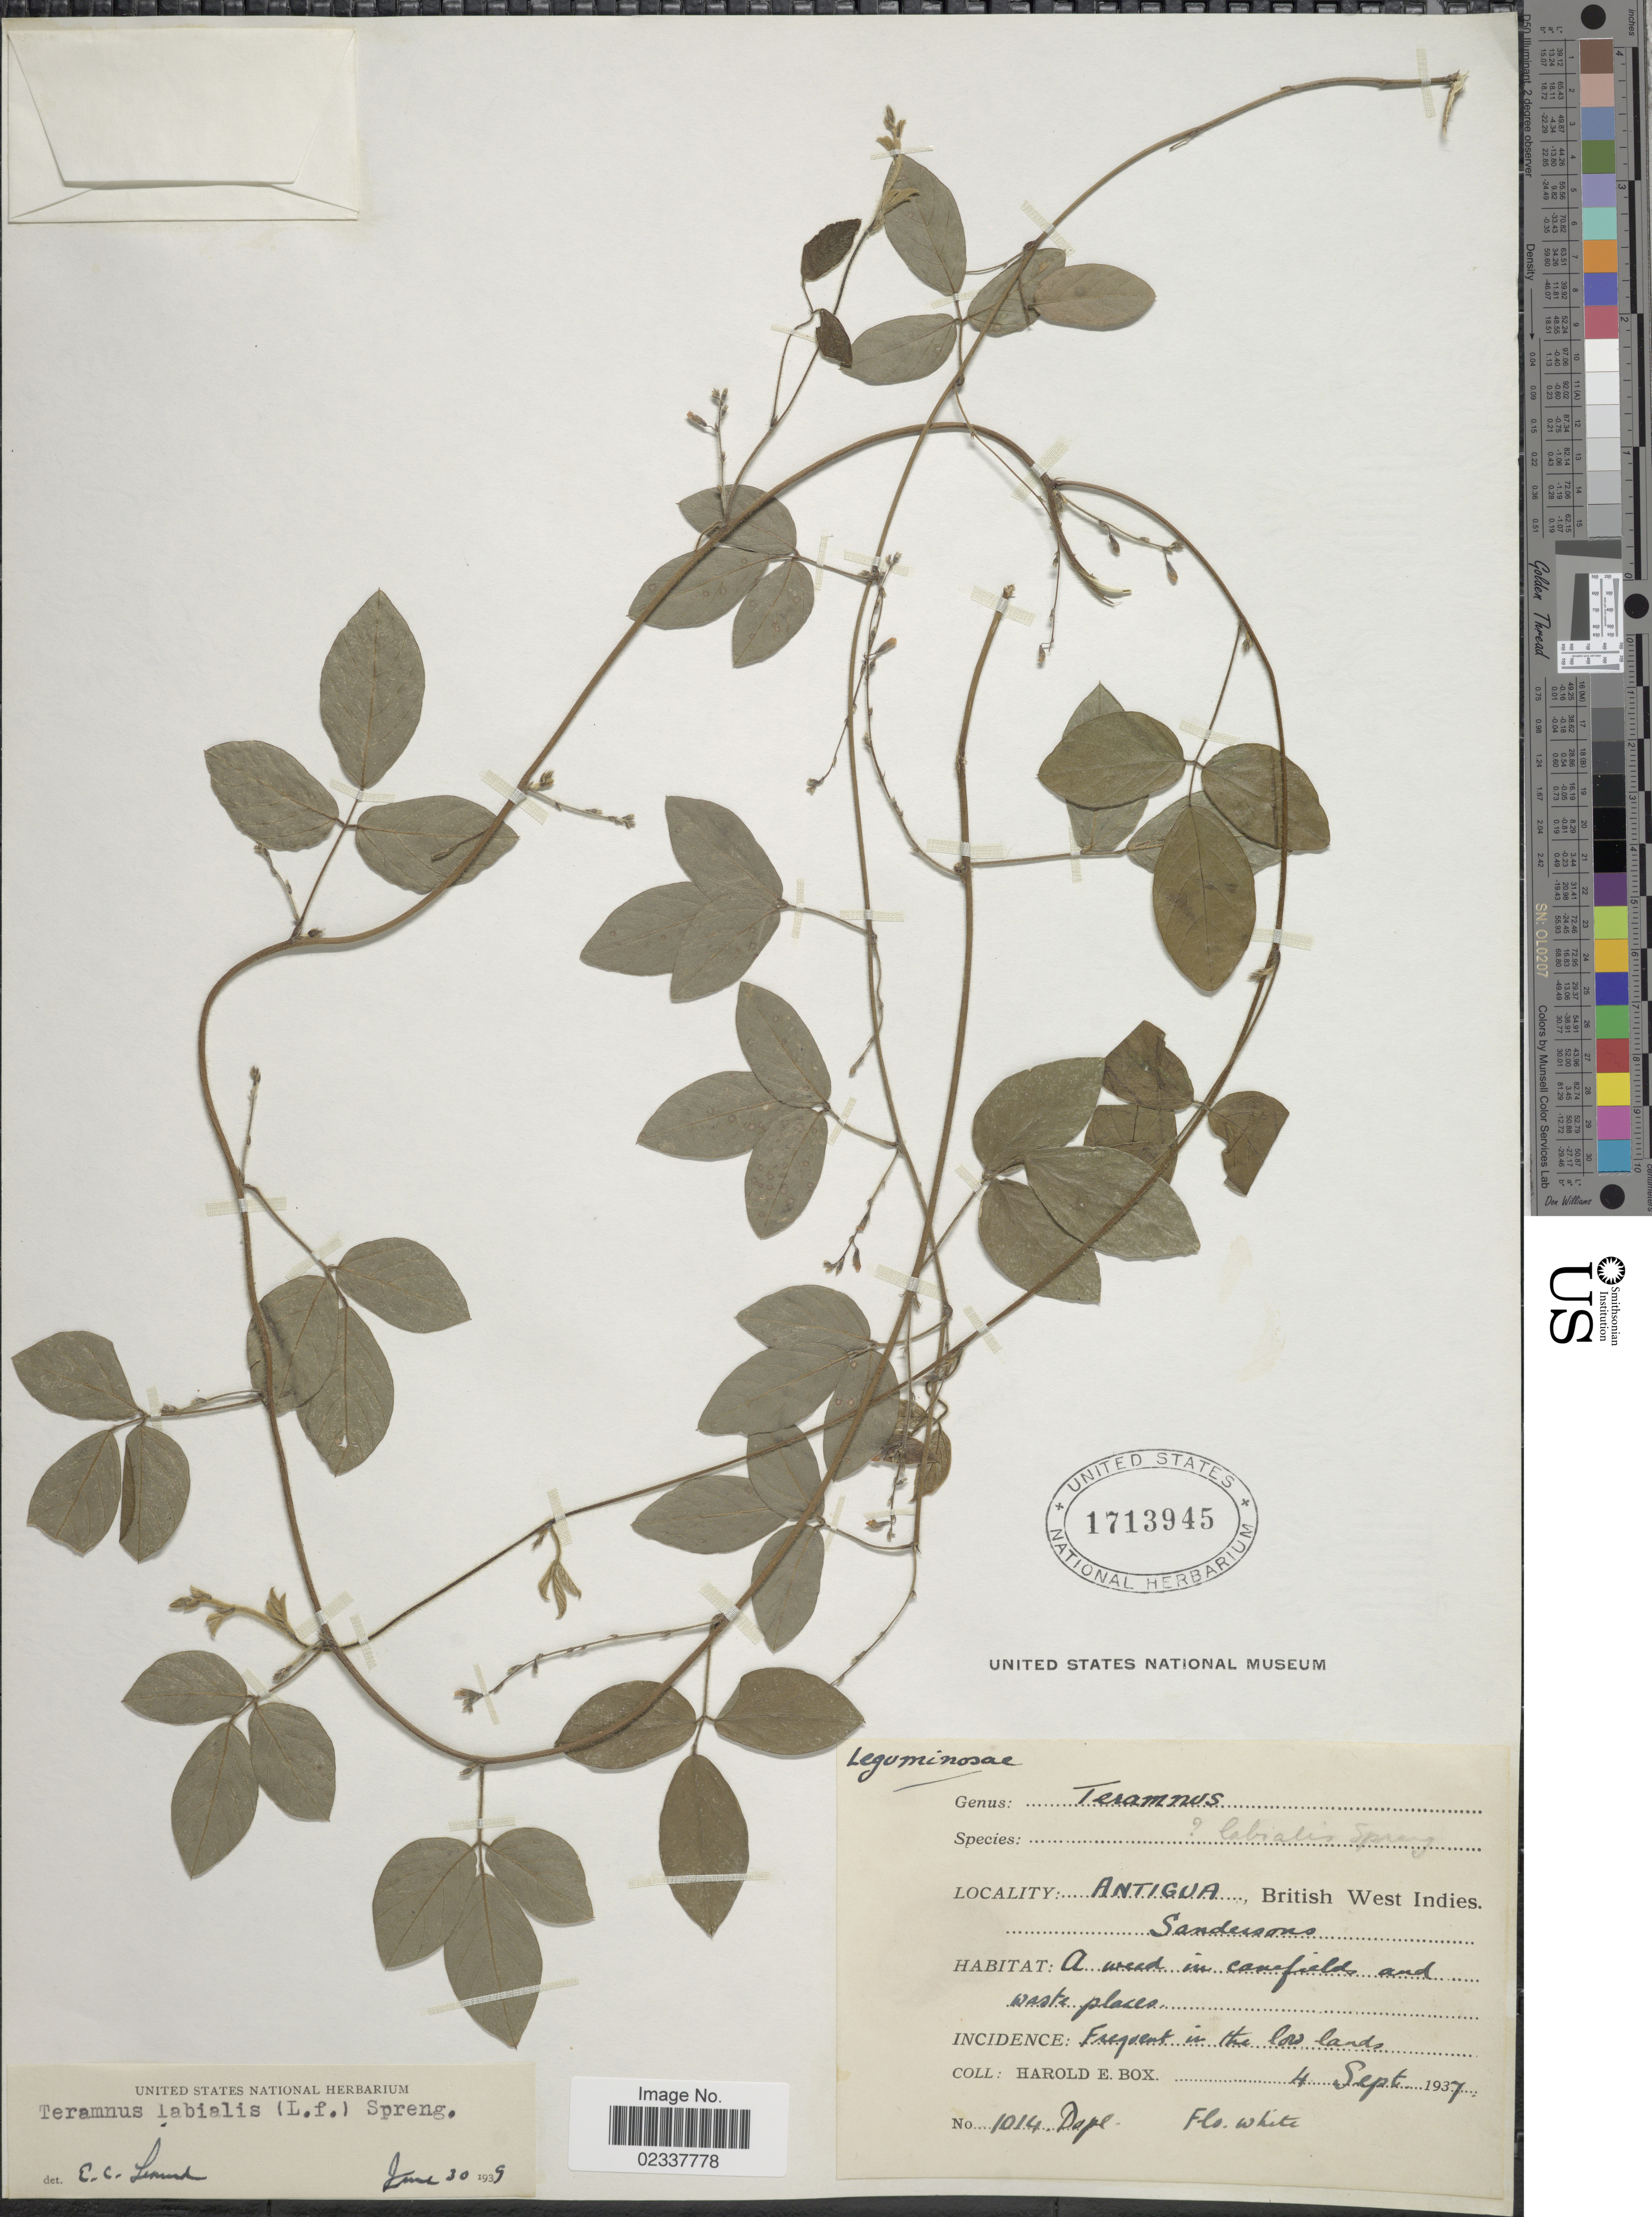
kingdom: Plantae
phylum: Tracheophyta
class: Magnoliopsida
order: Fabales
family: Fabaceae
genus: Teramnus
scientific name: Teramnus labialis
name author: (L. f.) Spreng.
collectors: H. E. Box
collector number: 1014?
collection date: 1937-09-04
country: Antigua and Barbuda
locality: Antigua, British West Indies, Sandersons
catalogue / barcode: US 1713945